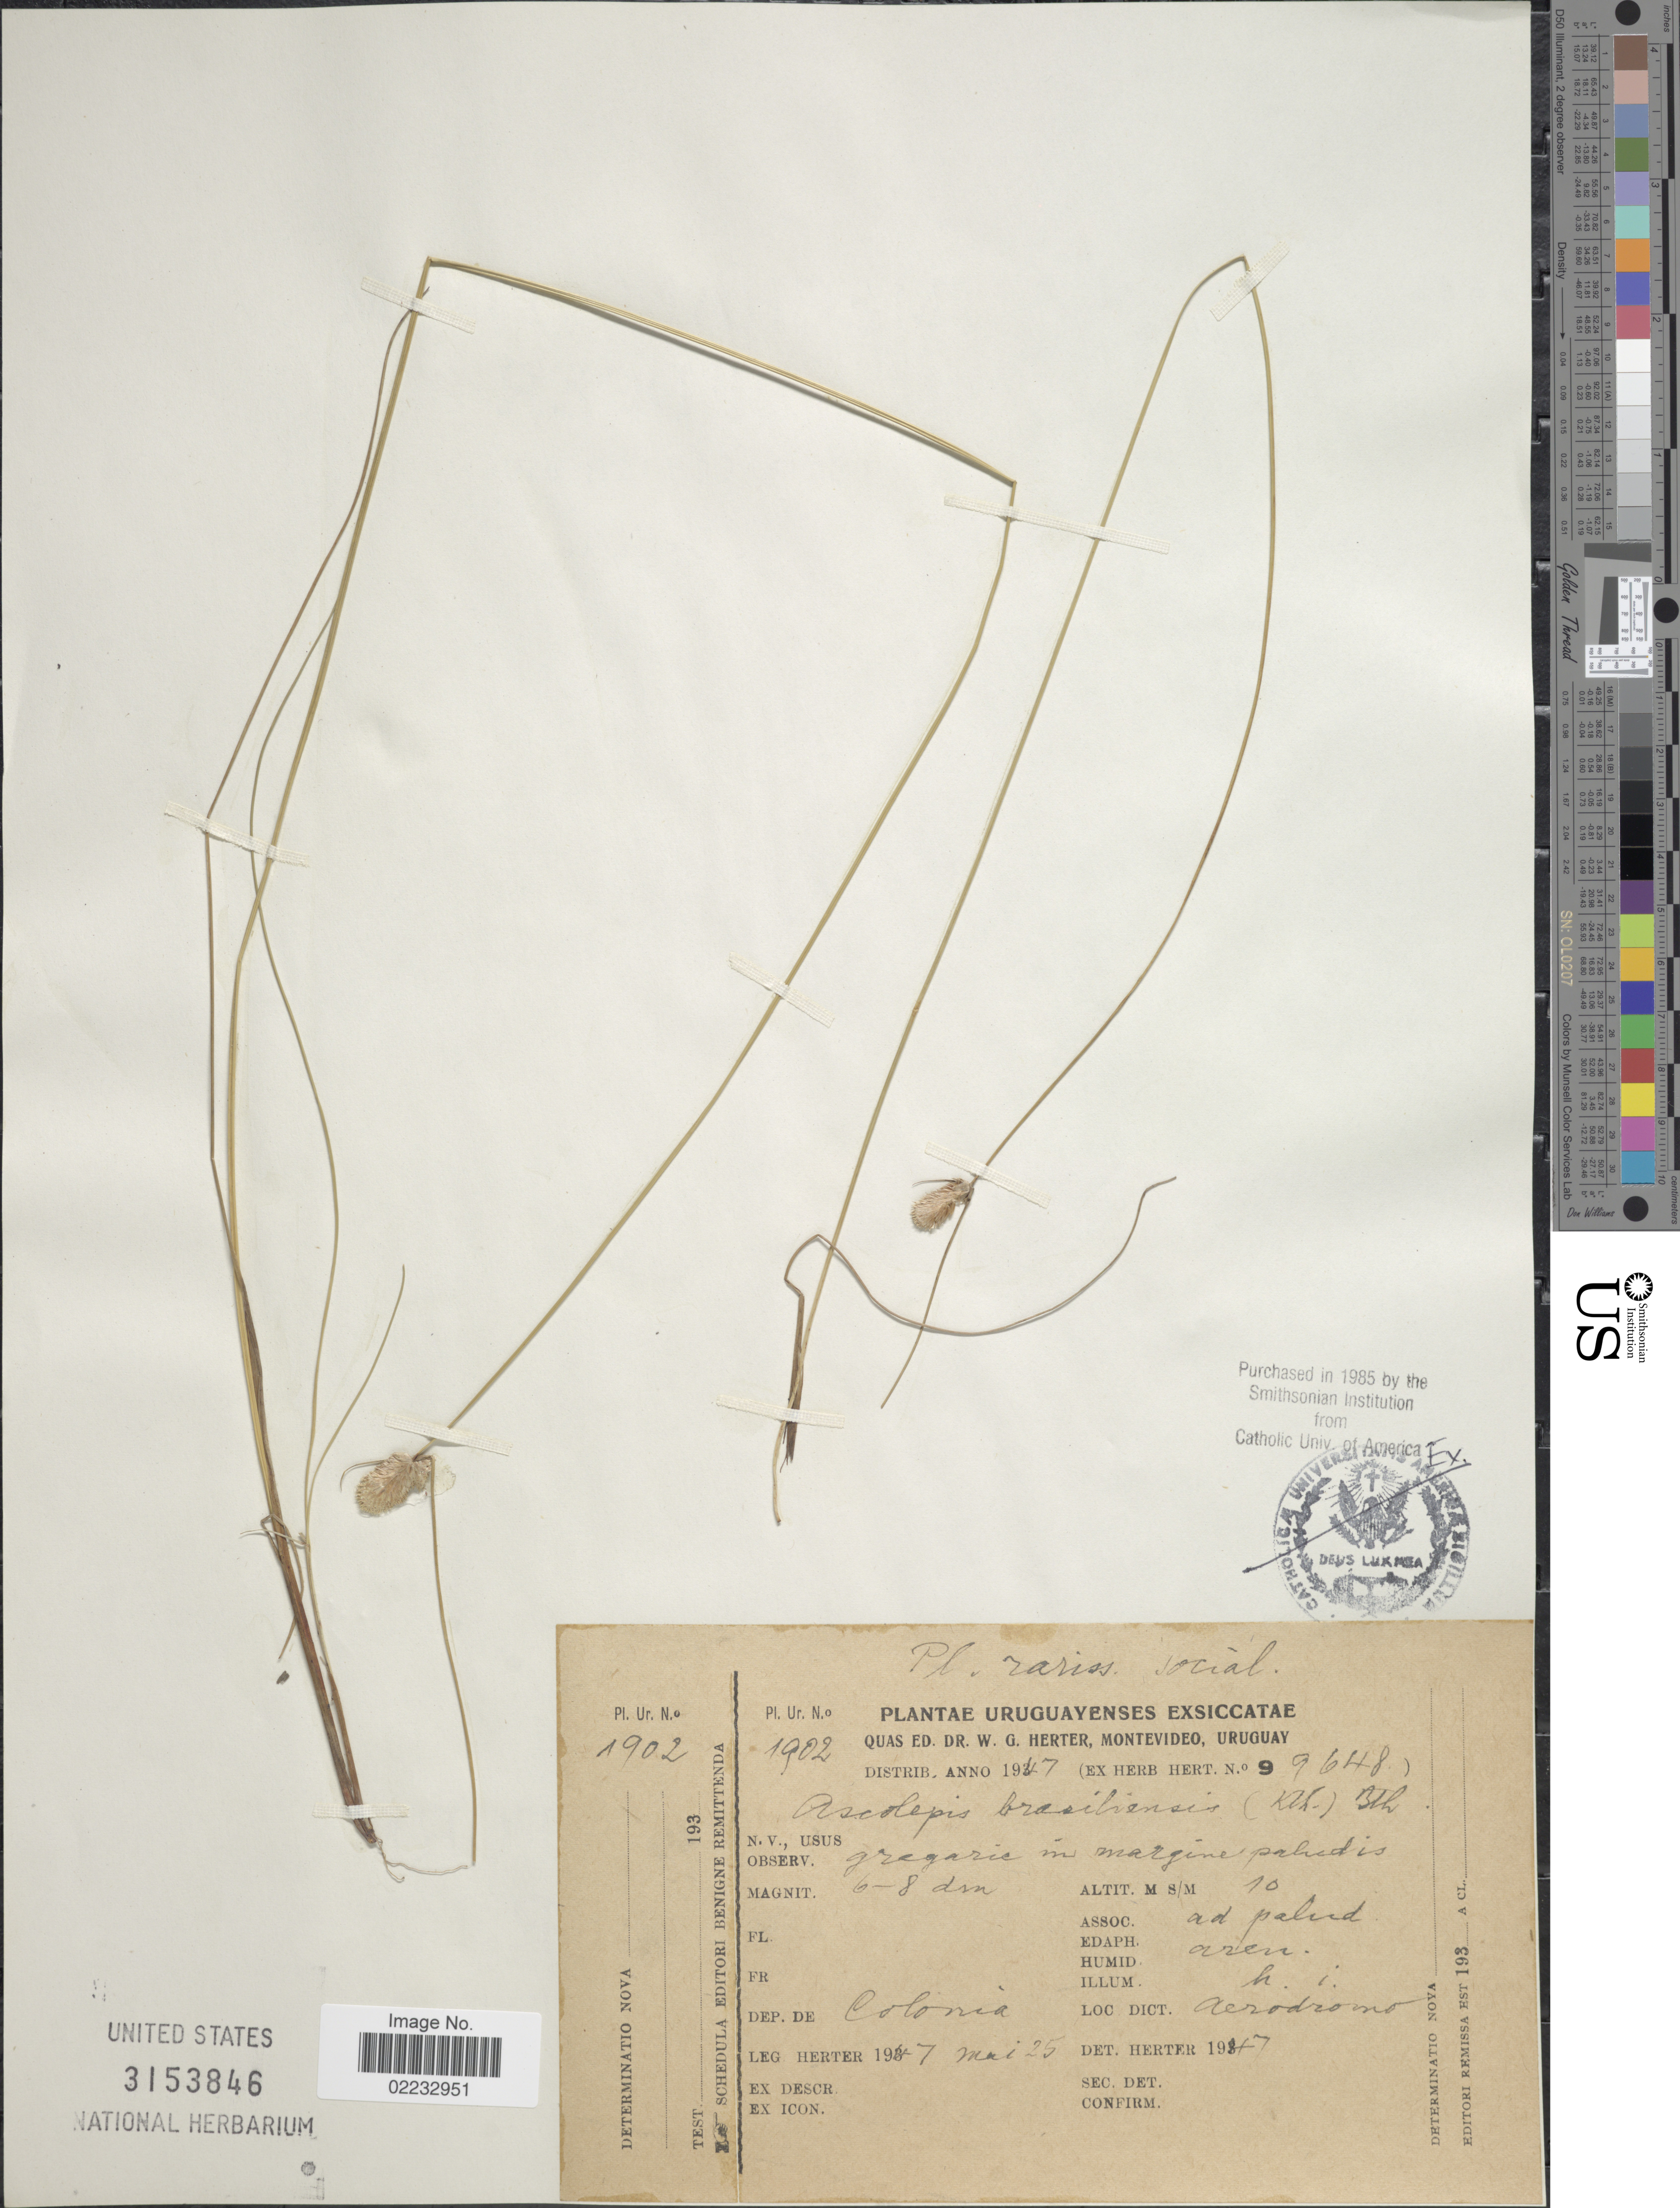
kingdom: Plantae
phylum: Tracheophyta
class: Liliopsida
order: Poales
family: Cyperaceae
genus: Cyperus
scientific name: Cyperus brasiliensis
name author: (Kunth) Bauters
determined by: Strong, M. T., (US), Smithsonian Institution - National Museum of Natural History (UNITED STATES)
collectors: W. G. Herter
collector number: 99648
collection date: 1947-05-25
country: Uruguay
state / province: Colonia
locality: Aerodrono.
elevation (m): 10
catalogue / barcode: US 3153846